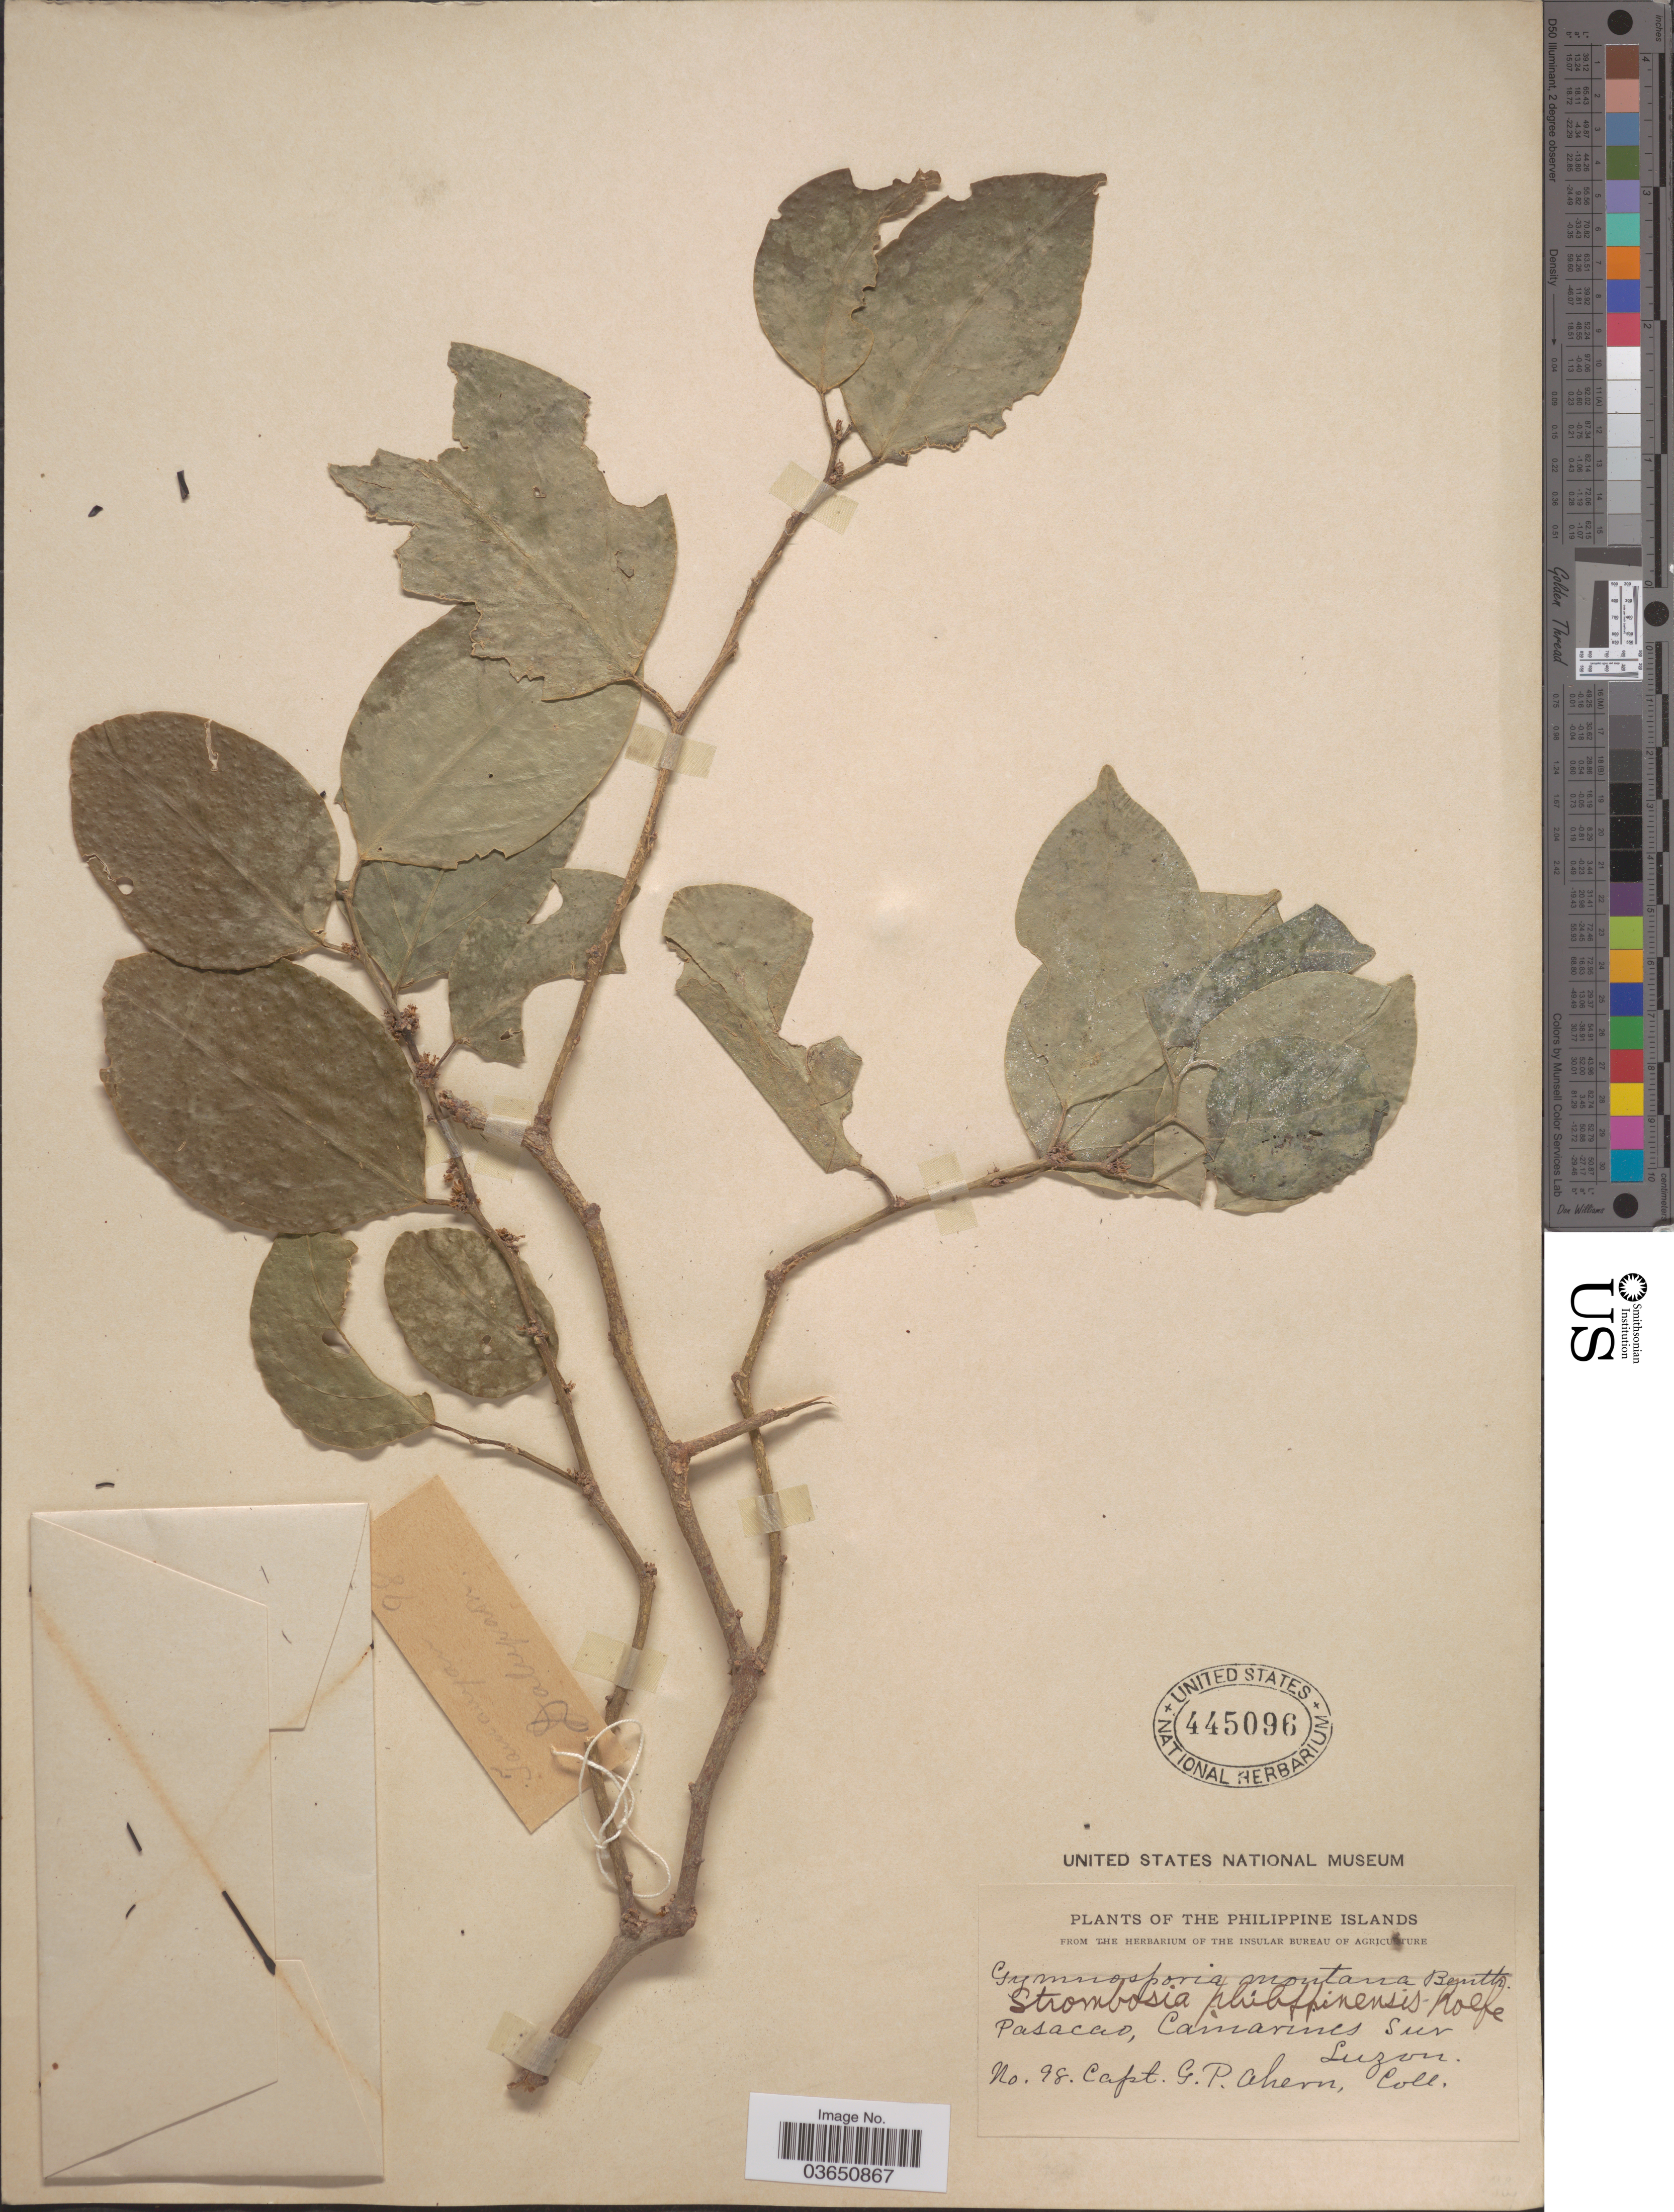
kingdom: Plantae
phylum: Tracheophyta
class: Magnoliopsida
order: Santalales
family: Strombosiaceae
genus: Strombosia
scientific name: Strombosia philippinensis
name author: (Baill.) Rolfe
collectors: G. Ahern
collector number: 98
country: Philippines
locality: Philippine Islands. Pasacao, Camarines Sur. Luzon.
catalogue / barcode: US 445096